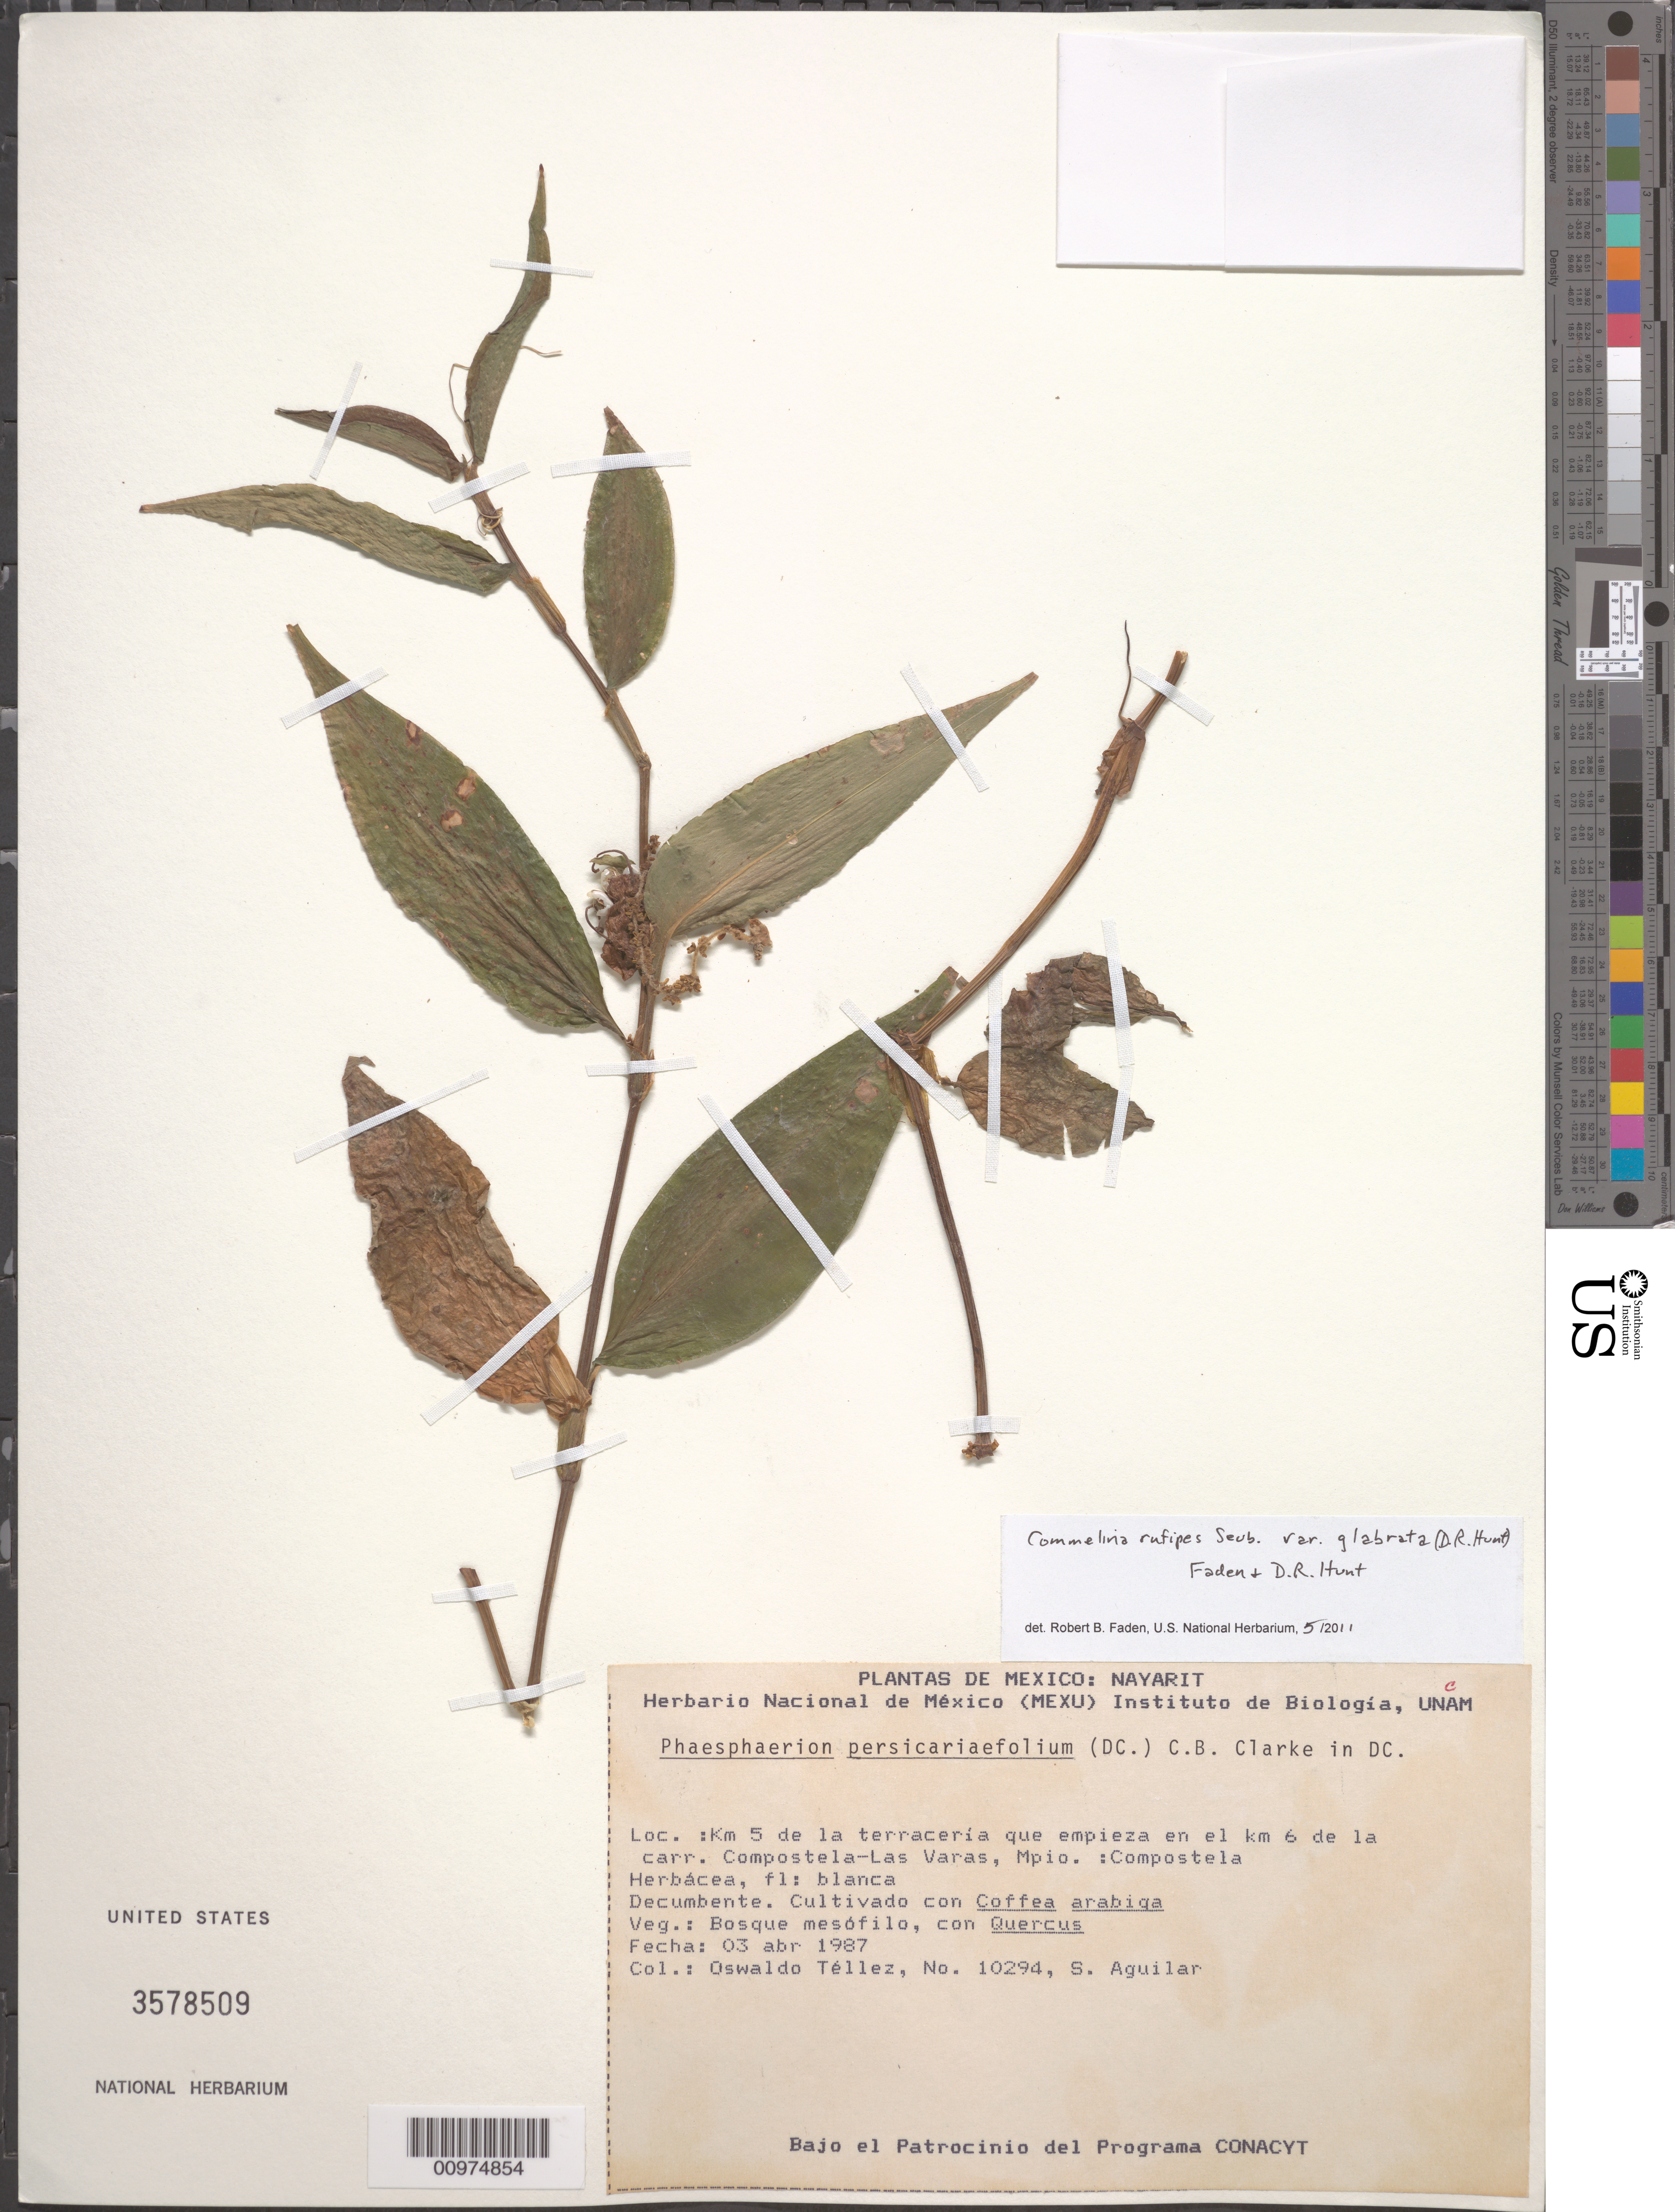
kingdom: Plantae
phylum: Tracheophyta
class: Liliopsida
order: Commelinales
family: Commelinaceae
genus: Commelina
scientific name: Commelina rufipes var. glabrata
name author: (D.R. Hunt) Faden & D.R. Hunt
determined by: Faden, Robert B., (US), Smithsonian Institution - National Museum of Natural History (UNITED STATES)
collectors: O. Téllez V. & S. Aguilar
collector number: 10294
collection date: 1987-04-03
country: Mexico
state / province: Nayarit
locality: Loc. : Km 5 de la terraceria que empieza en el km 6 de la carr. Compostela-Las Varas, Mpio.: Compostela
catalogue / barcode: US 3578509